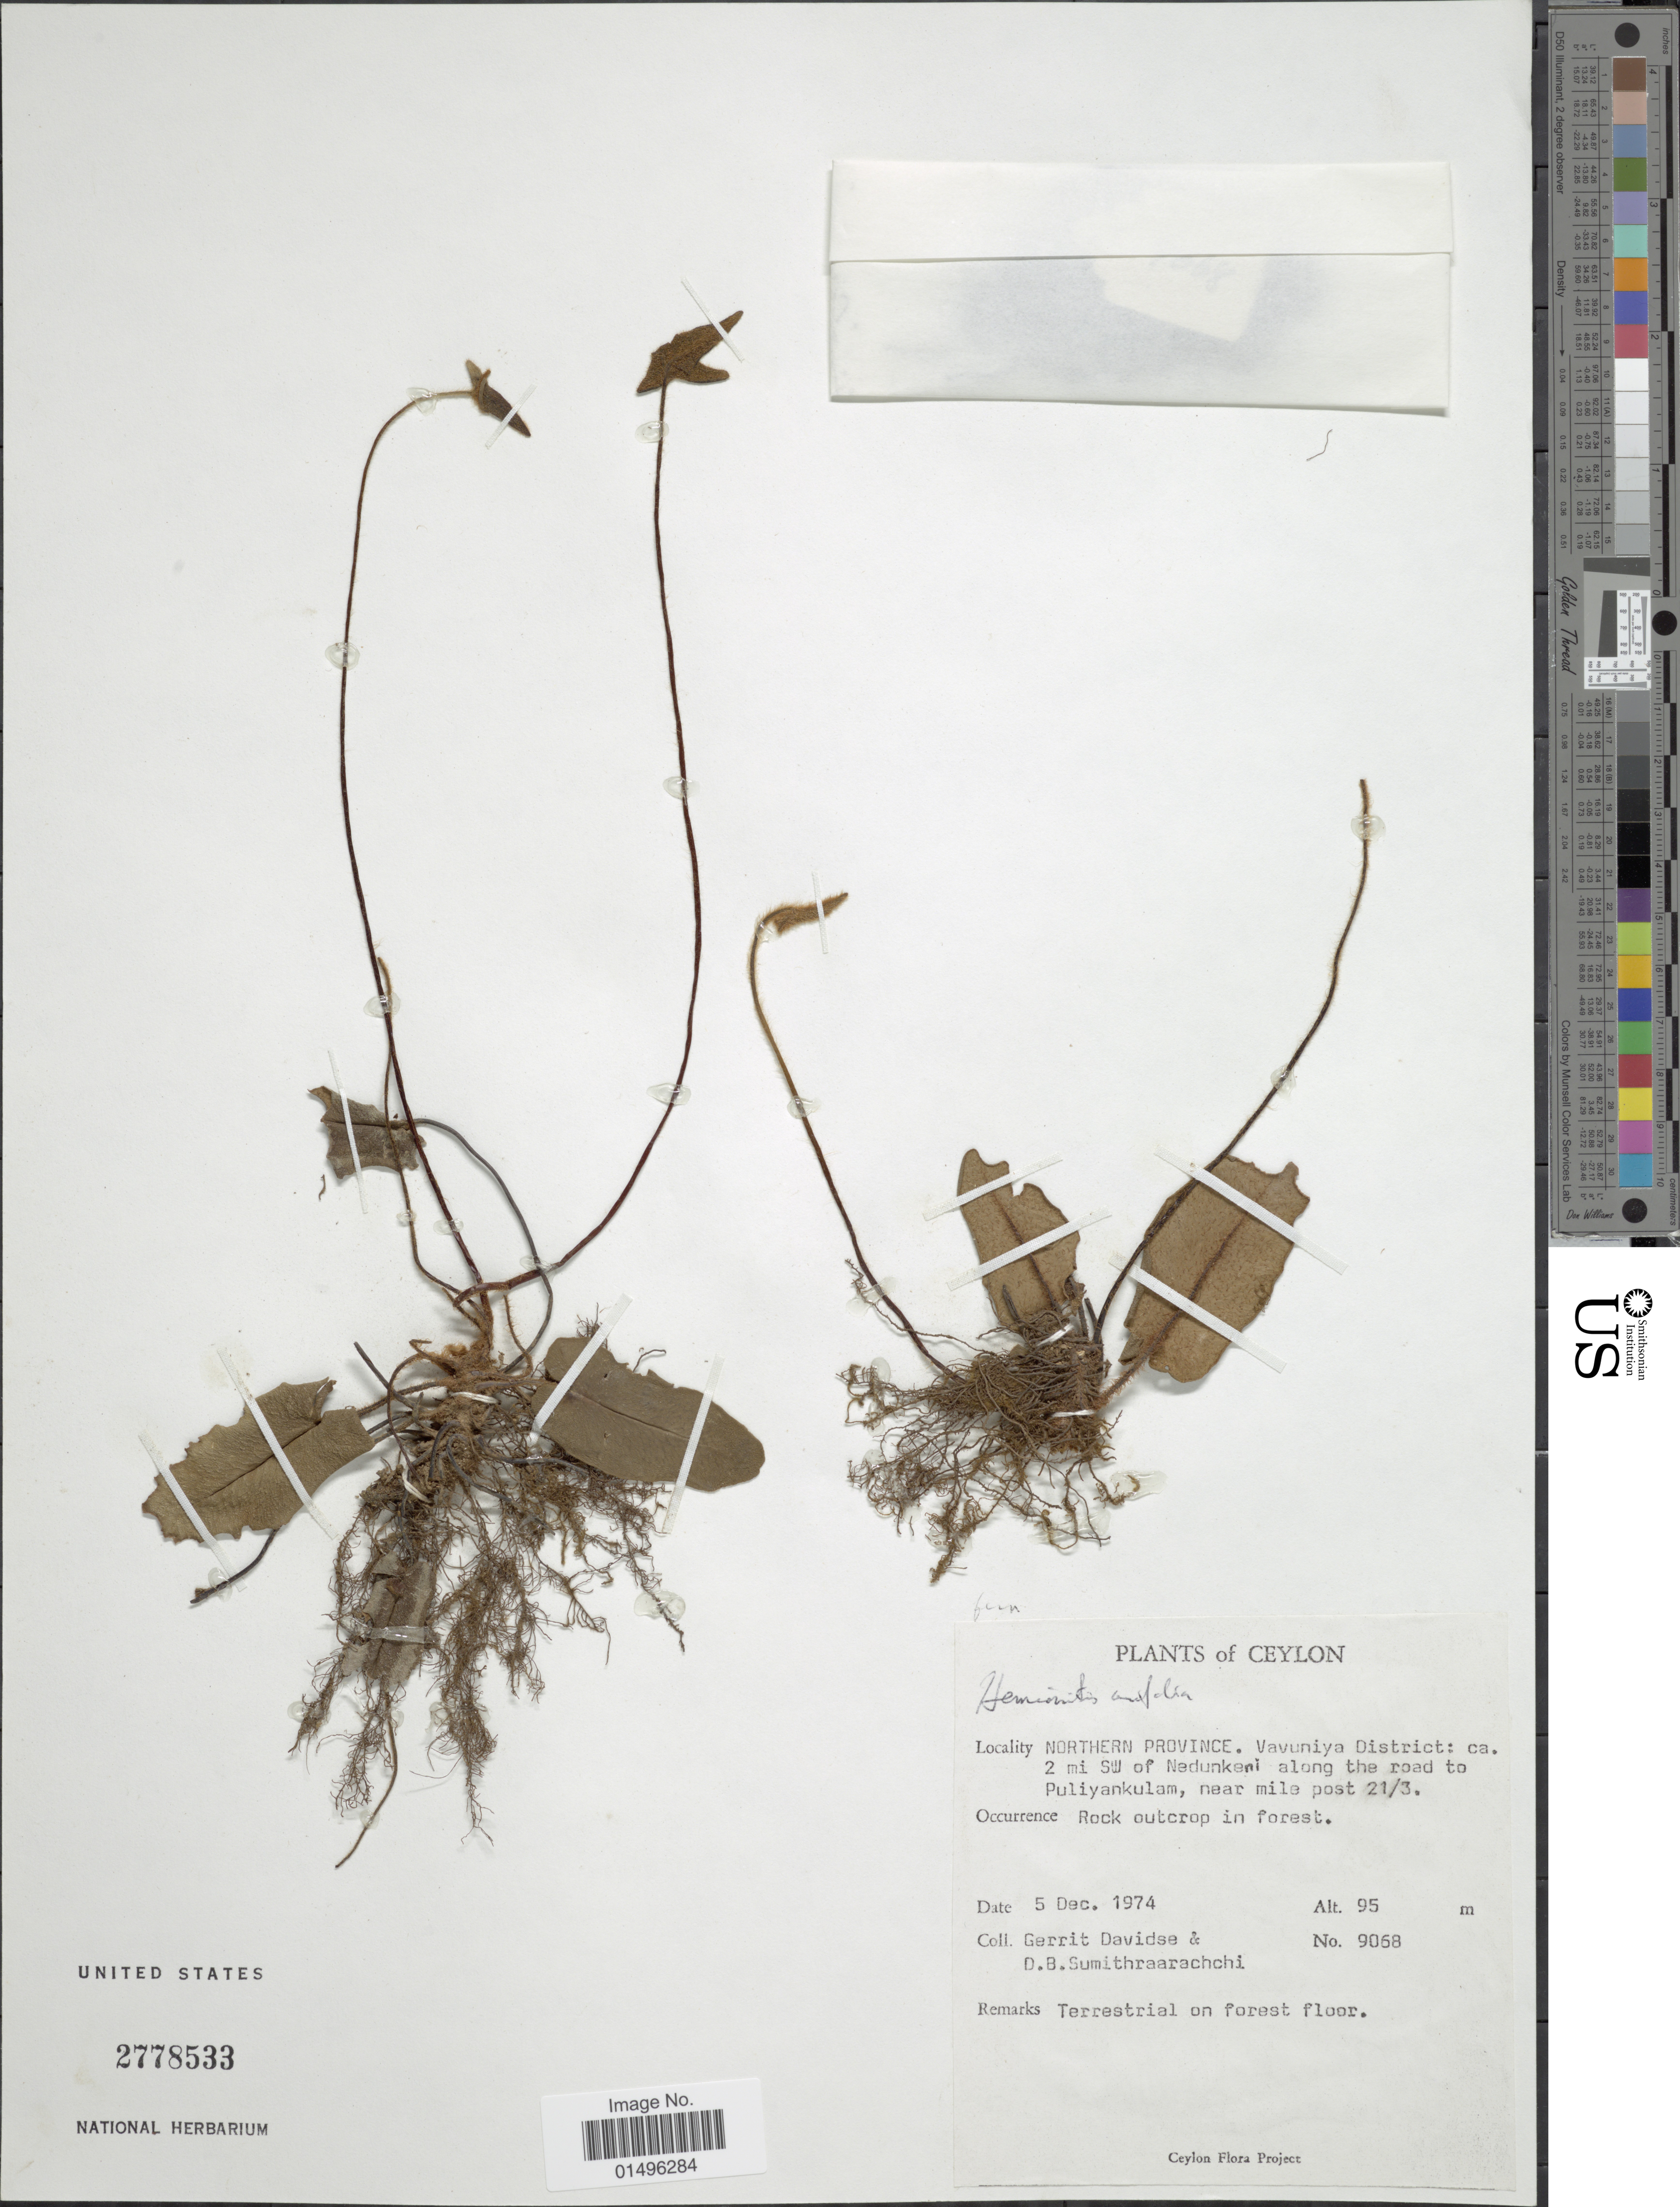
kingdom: Plantae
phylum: Tracheophyta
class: Polypodiopsida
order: Polypodiales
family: Pteridaceae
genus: Parahemionitis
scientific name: Parahemionitis cordata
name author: (Roxb. ex Hook. & Grev.) Fraser-Jenk.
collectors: G. Davidse & D. B. Sumithraarachchi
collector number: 9068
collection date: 1974-12-05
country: Sri Lanka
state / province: Northern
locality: Ceylon, Northern Province, Vavuniya District: ca. 2 mi SW of Nedunkeri along the road to Puliyankulam, near mile post 21/3.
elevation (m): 95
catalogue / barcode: US 2778533